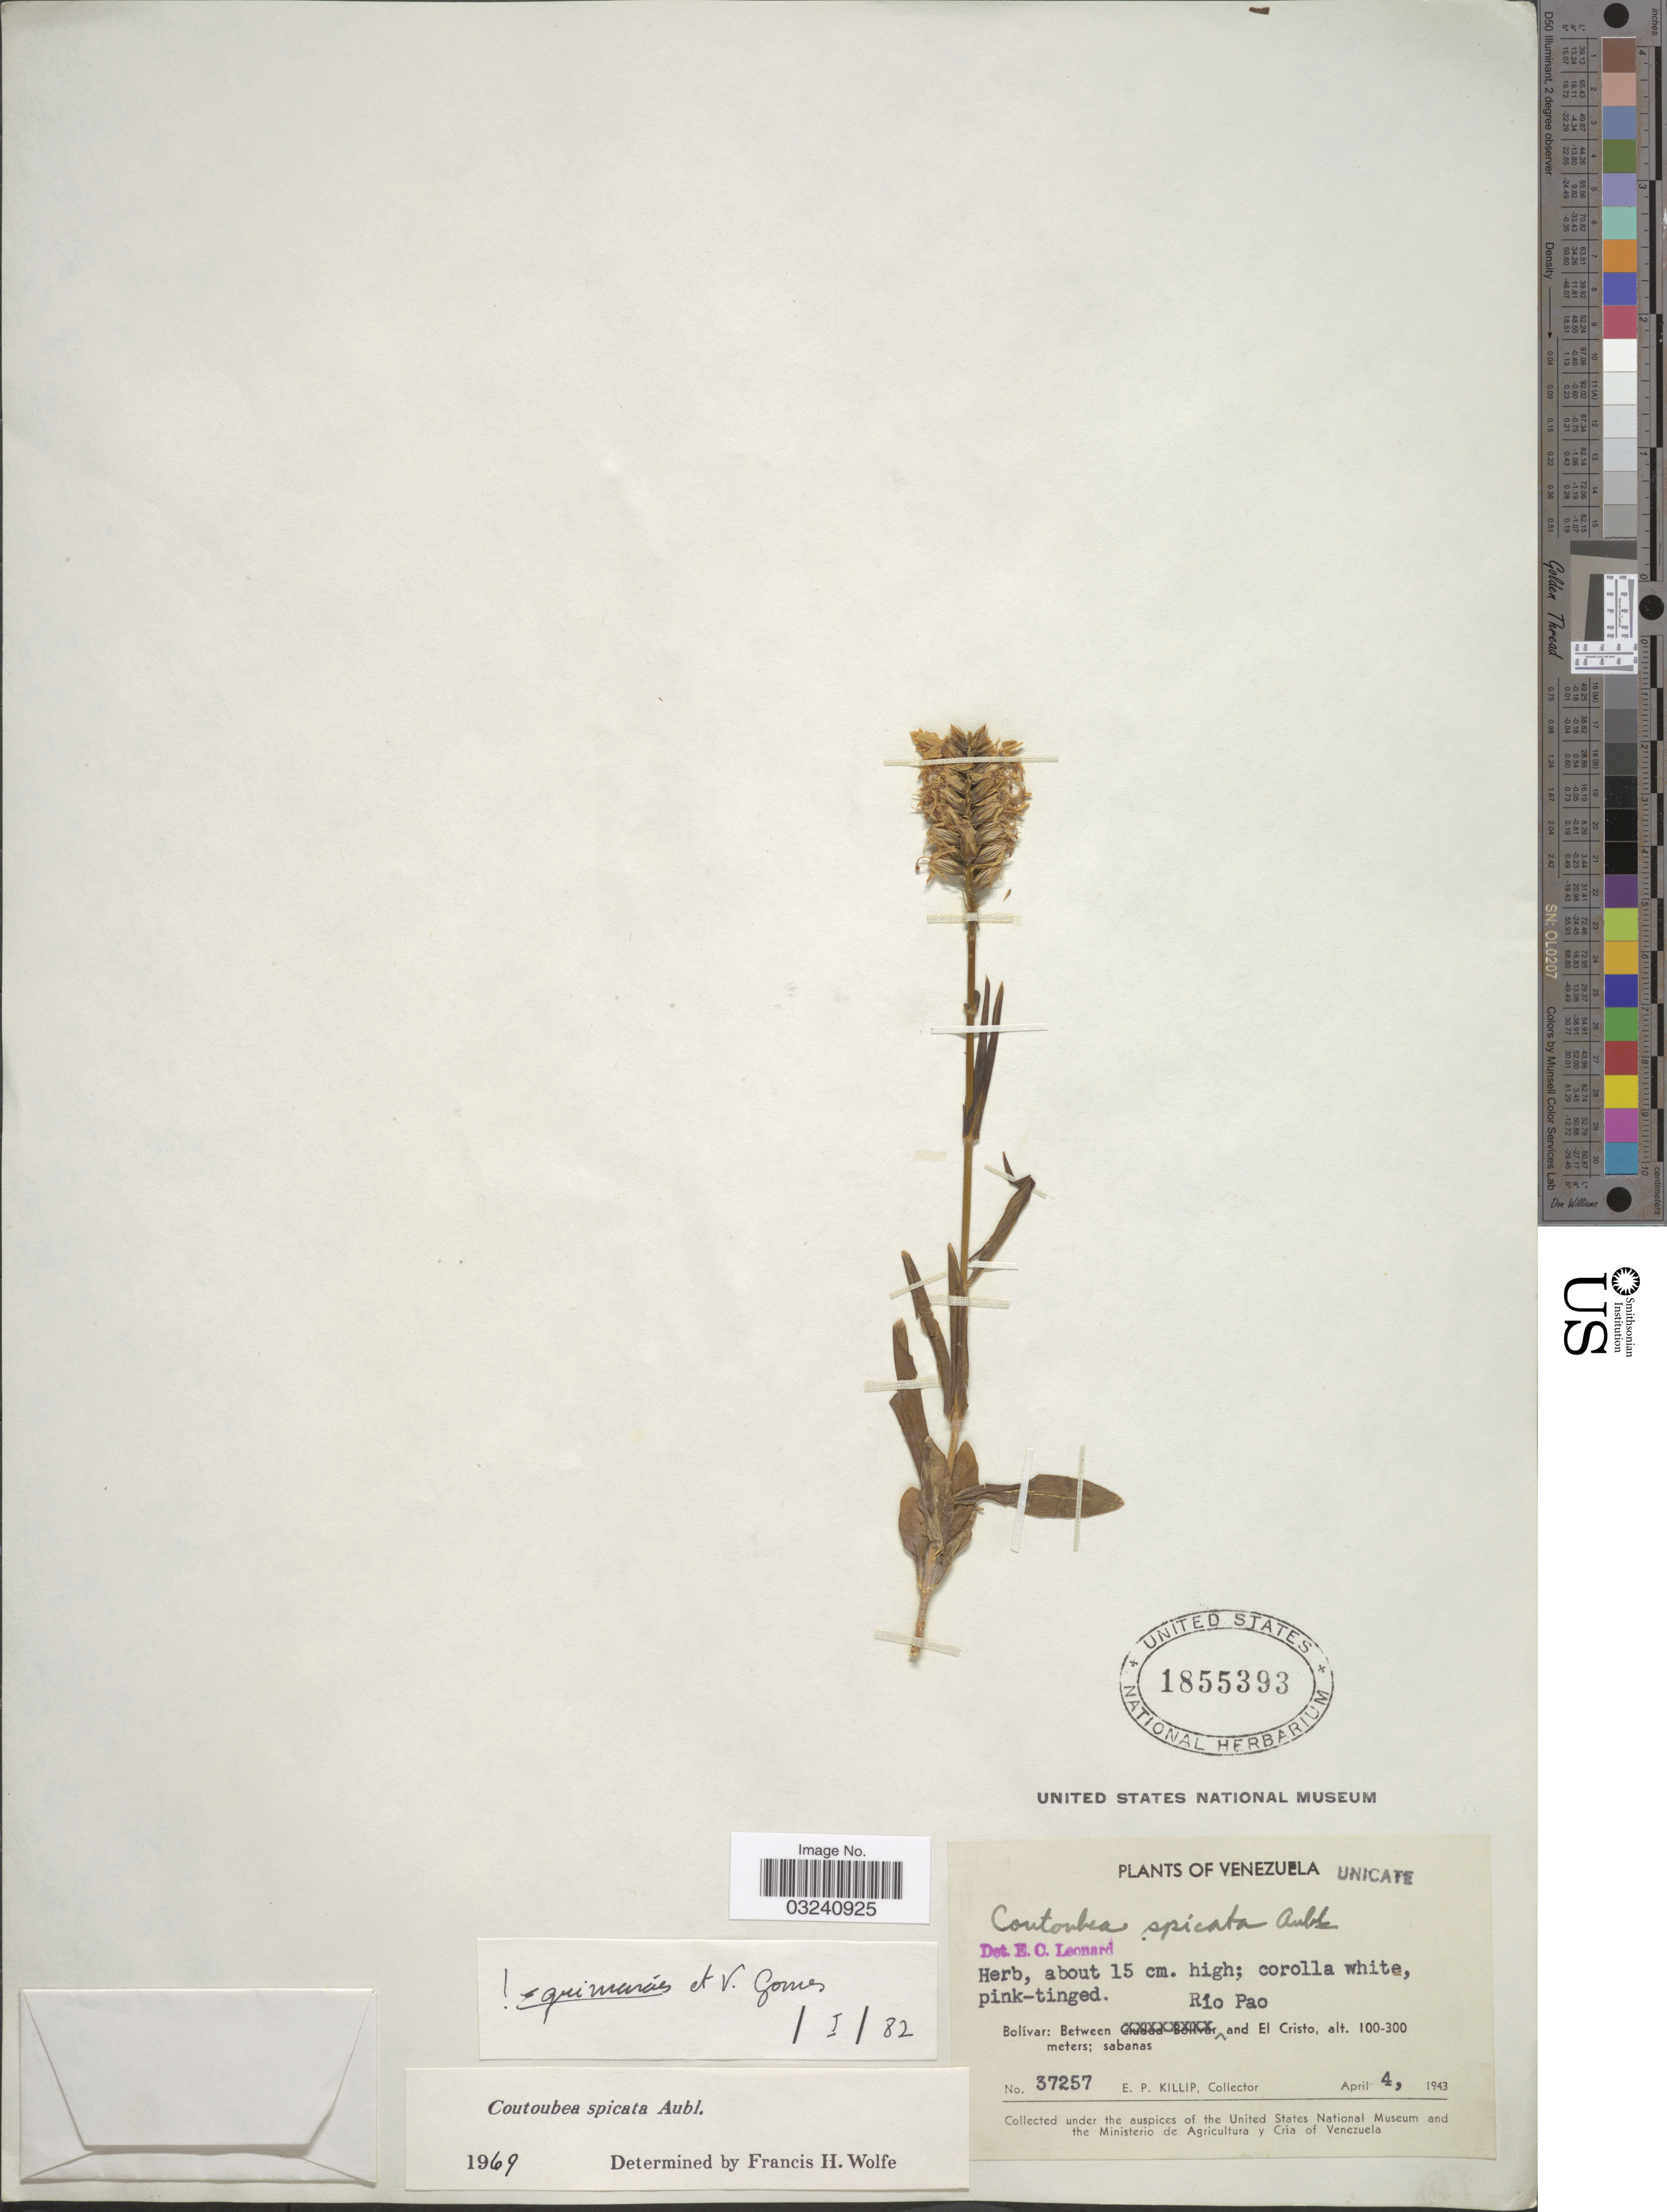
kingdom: Plantae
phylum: Tracheophyta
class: Magnoliopsida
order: Gentianales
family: Gentianaceae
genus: Coutoubea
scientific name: Coutoubea spicata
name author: Aubl.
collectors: E. P. Killip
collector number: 37257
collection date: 1943-04-04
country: Venezuela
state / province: Bolivar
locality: Between Rio Pao and El Cristo.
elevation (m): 100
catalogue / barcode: US 1855393